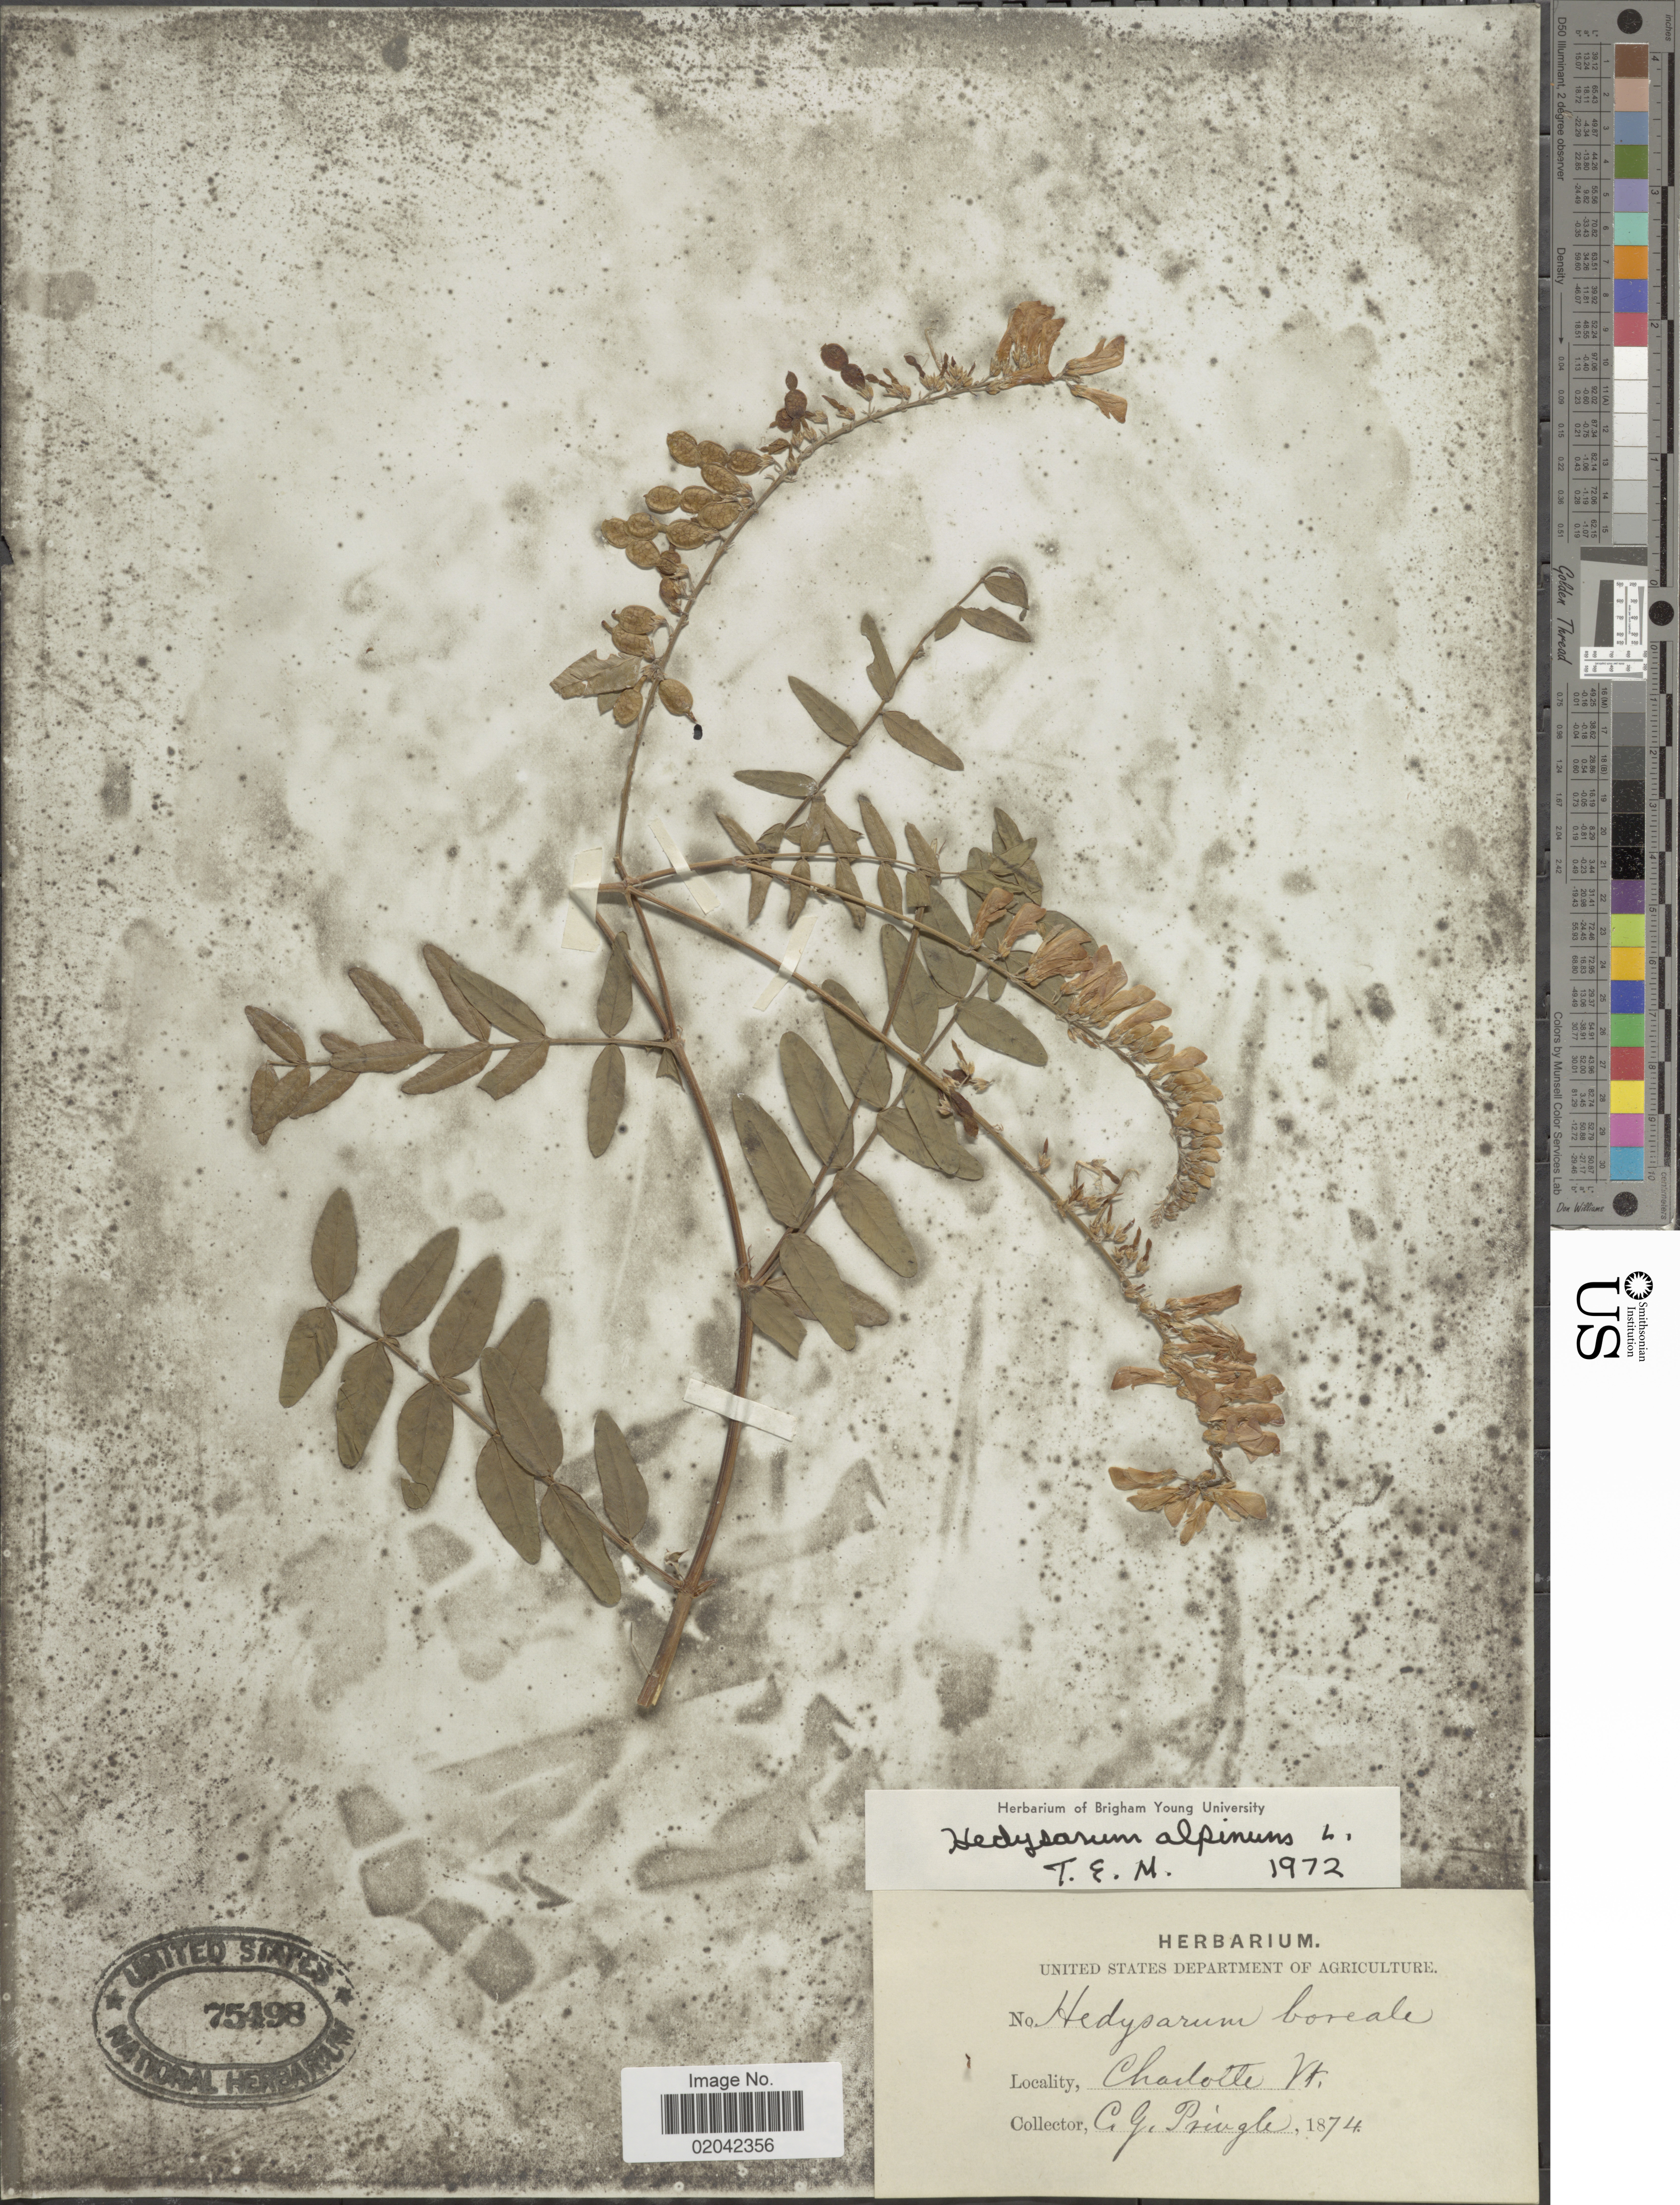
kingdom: Plantae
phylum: Tracheophyta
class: Magnoliopsida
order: Fabales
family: Fabaceae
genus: Hedysarum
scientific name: Hedysarum alpinum var. americanum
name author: Michx. ex Pursh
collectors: C. G. Pringle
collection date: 1874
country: United States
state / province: Vermont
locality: Charlotte, Vt.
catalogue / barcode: US 75498